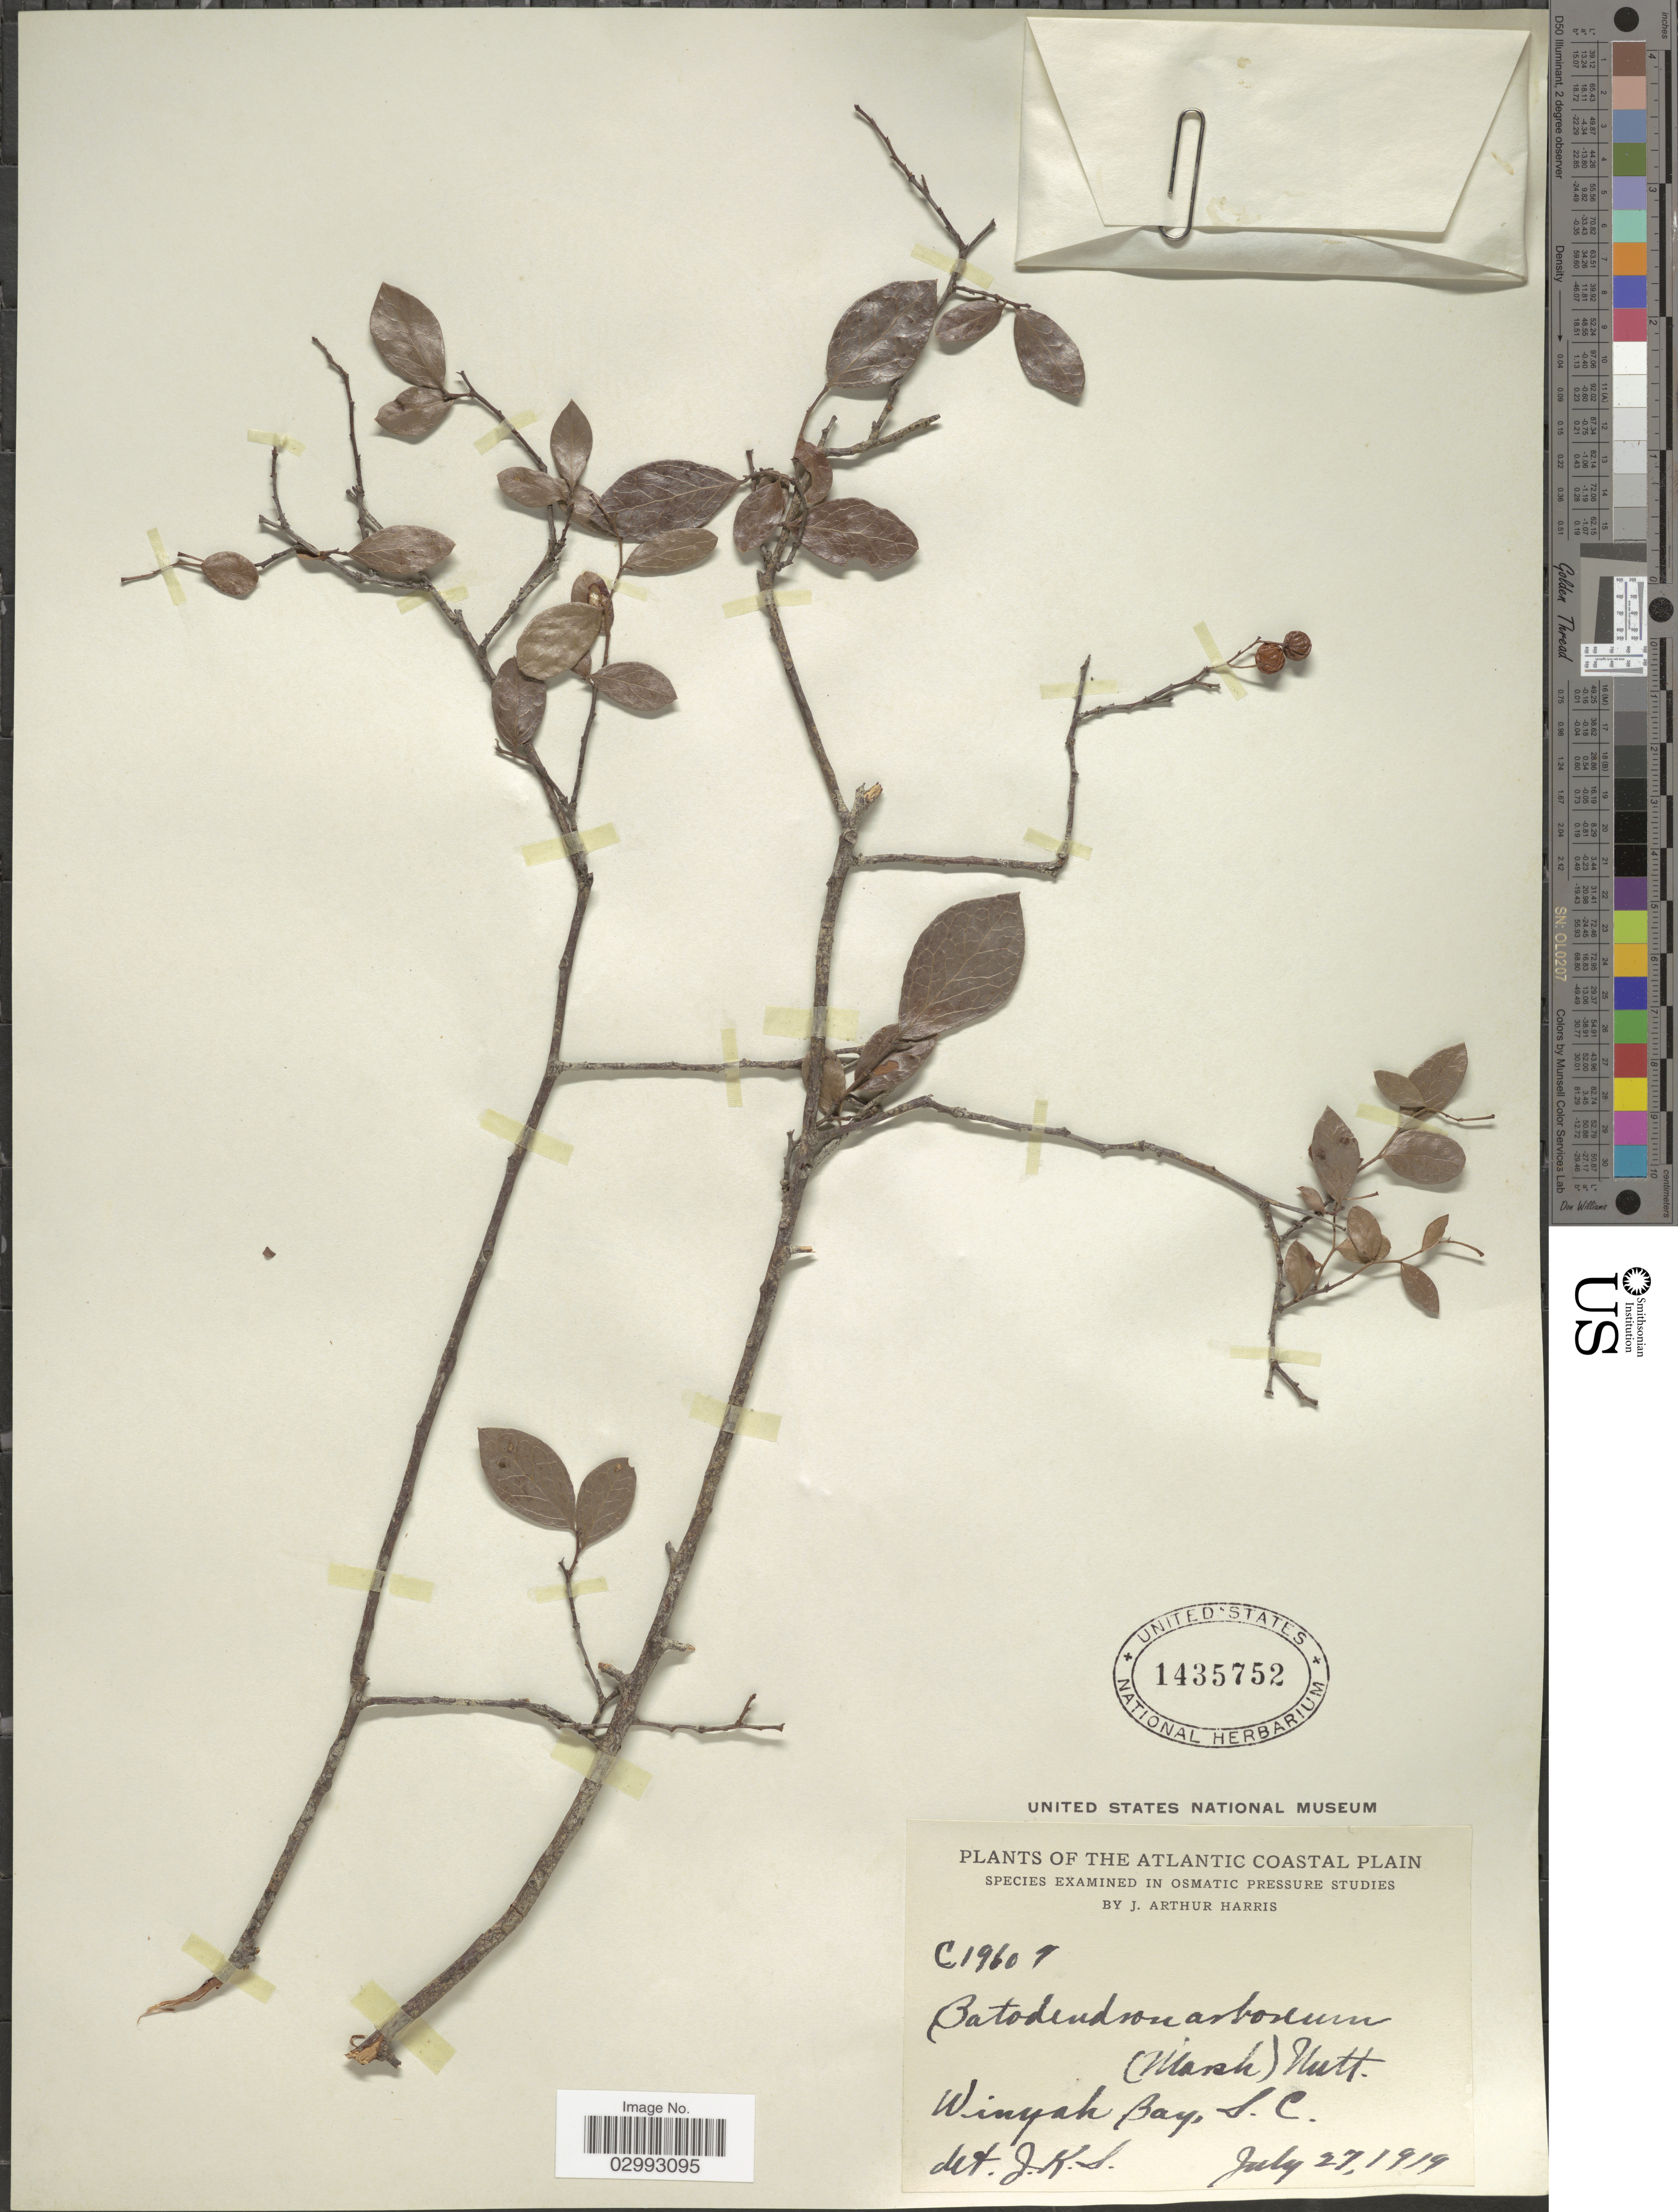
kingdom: Plantae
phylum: Tracheophyta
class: Magnoliopsida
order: Ericales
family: Ericaceae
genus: Batodendron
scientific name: Batodendron arboreum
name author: Nutt.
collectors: J. A. Harris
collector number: C19607*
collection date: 1919-07-27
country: United States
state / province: South Carolina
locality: Atlantic Coastal Plain. Winyah Bay, S.C.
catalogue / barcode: US 1435752